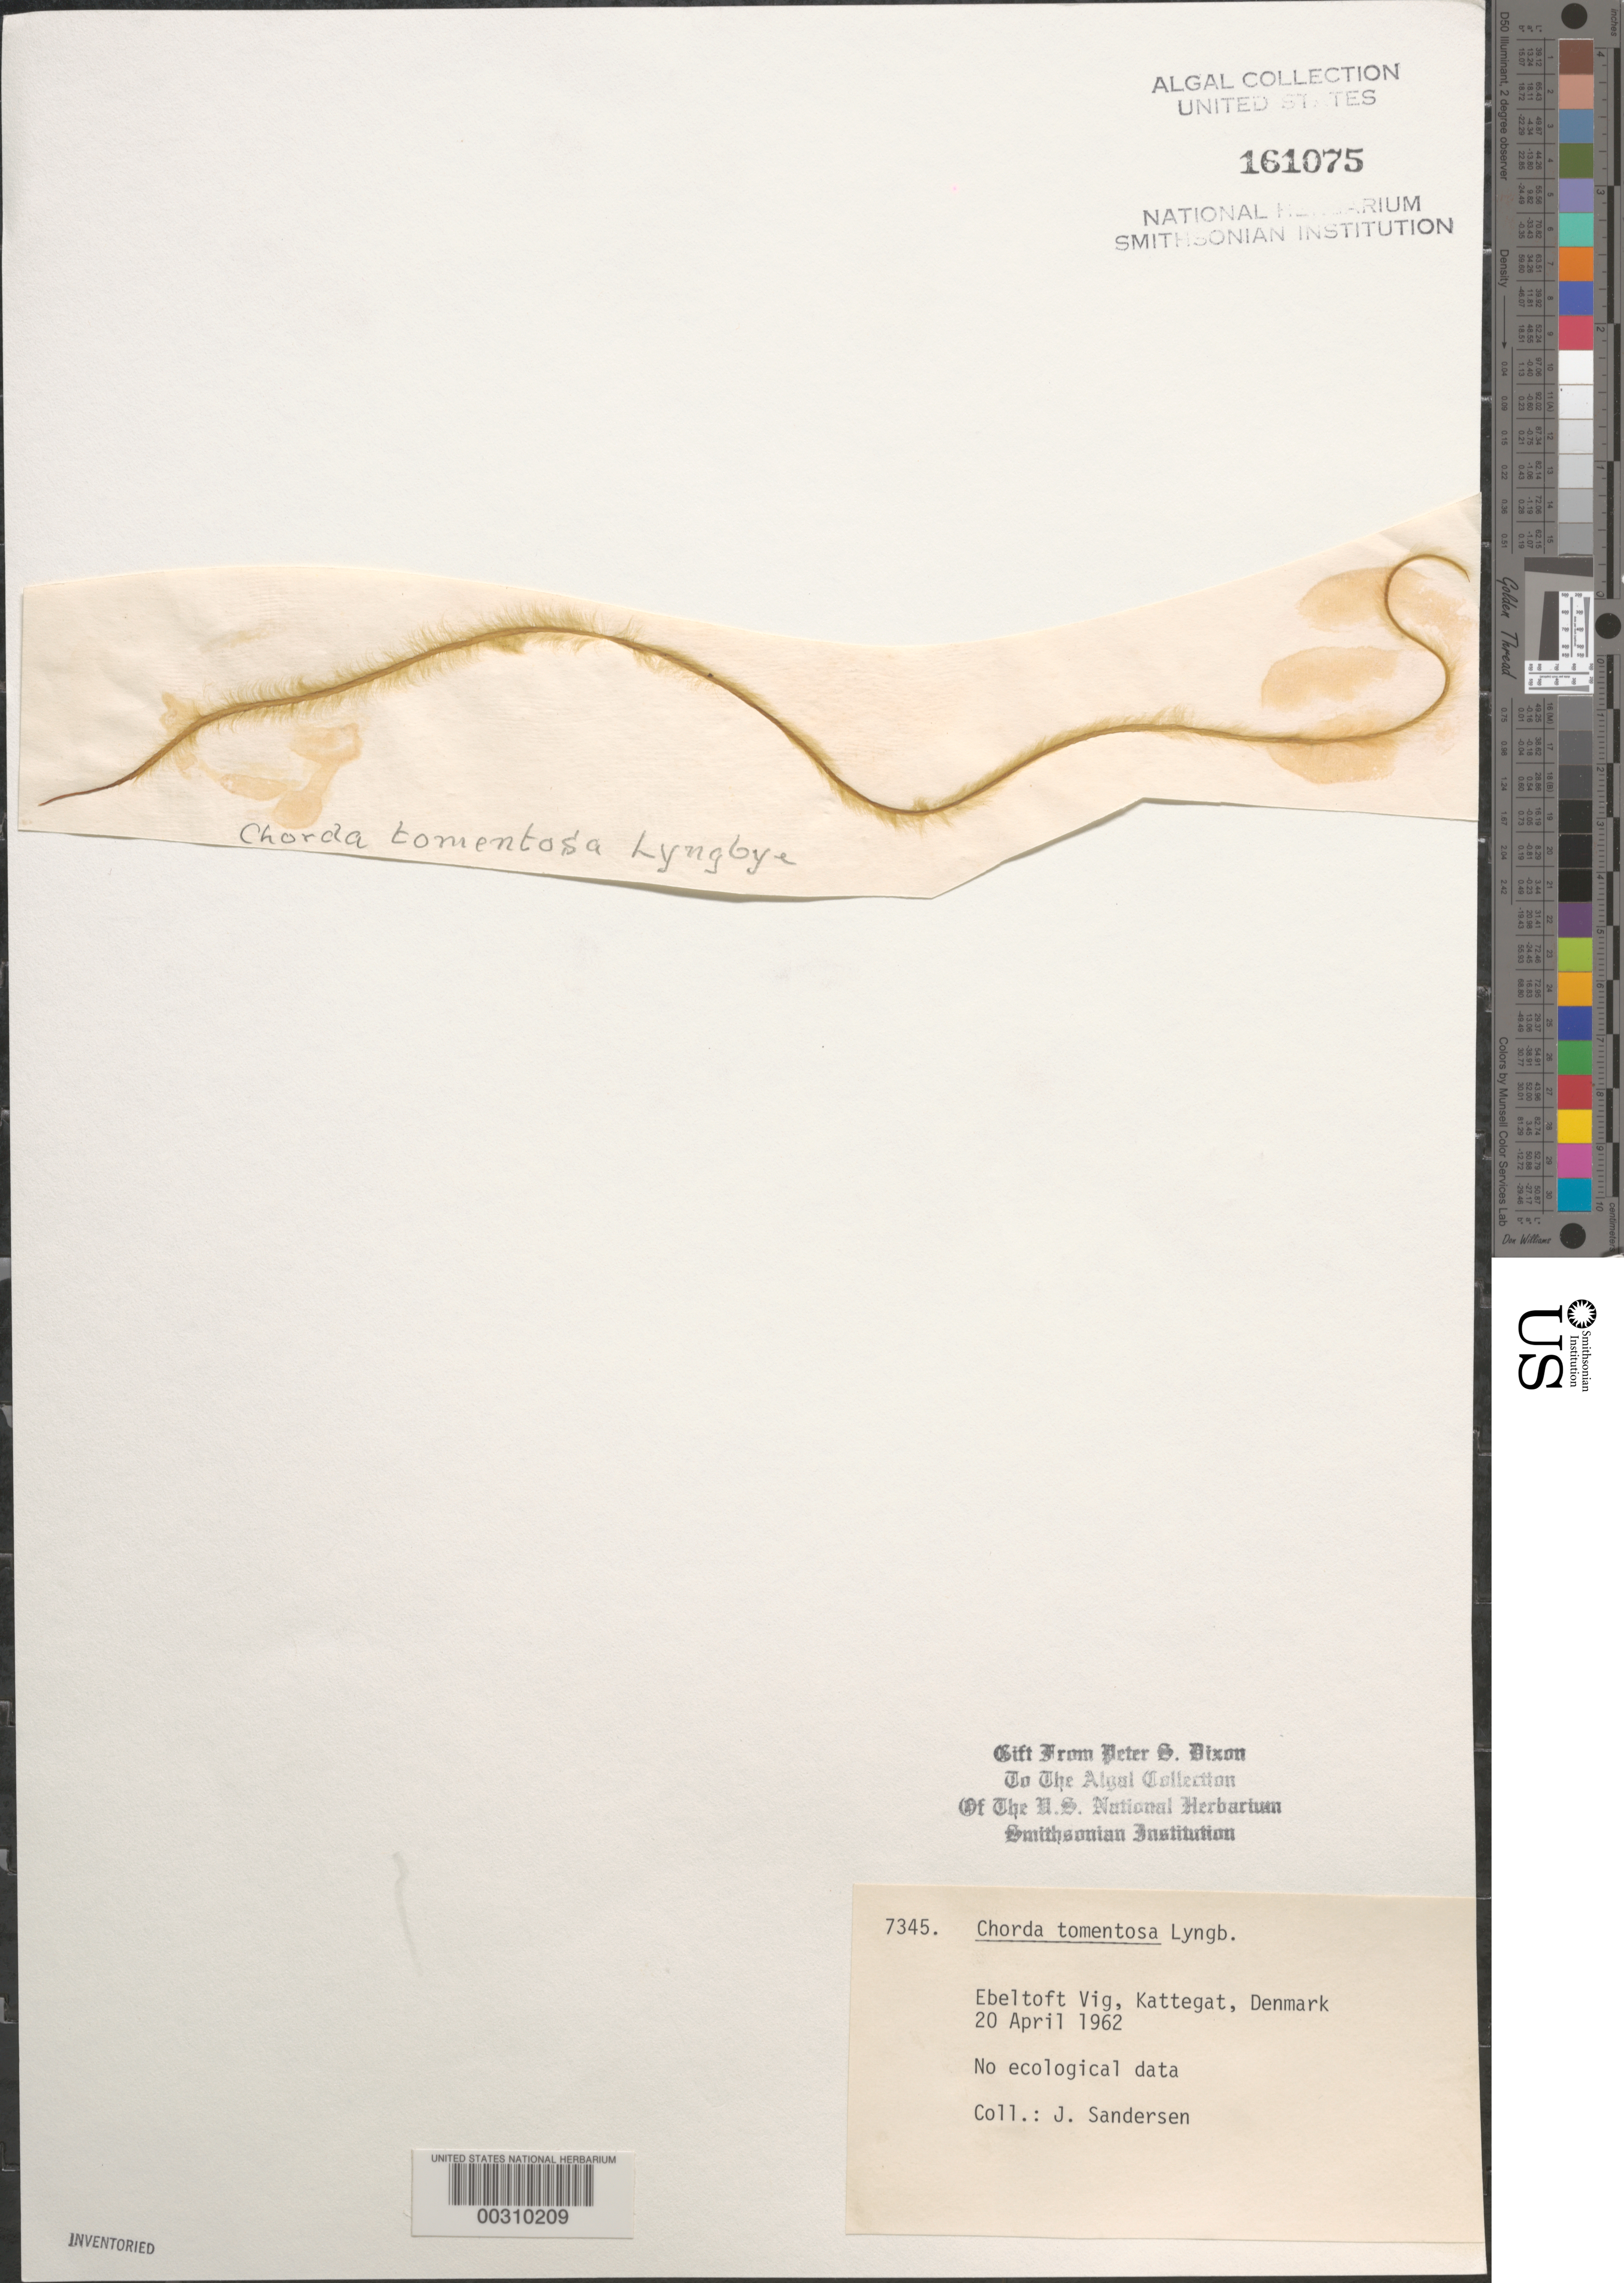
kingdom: Chromista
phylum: Ochrophyta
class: Phaeophyceae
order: Tilopteridales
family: Halosiphonaceae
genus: Halosiphon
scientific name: Halosiphon tomentosus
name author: (Lyngb.) Jaasund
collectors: J. Sandersen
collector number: PSD 7345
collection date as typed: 20 Apr 1962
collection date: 1962-04-20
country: Denmark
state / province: Midtjylland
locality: Ebeltoft Harbor, Kattegat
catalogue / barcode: US 161075